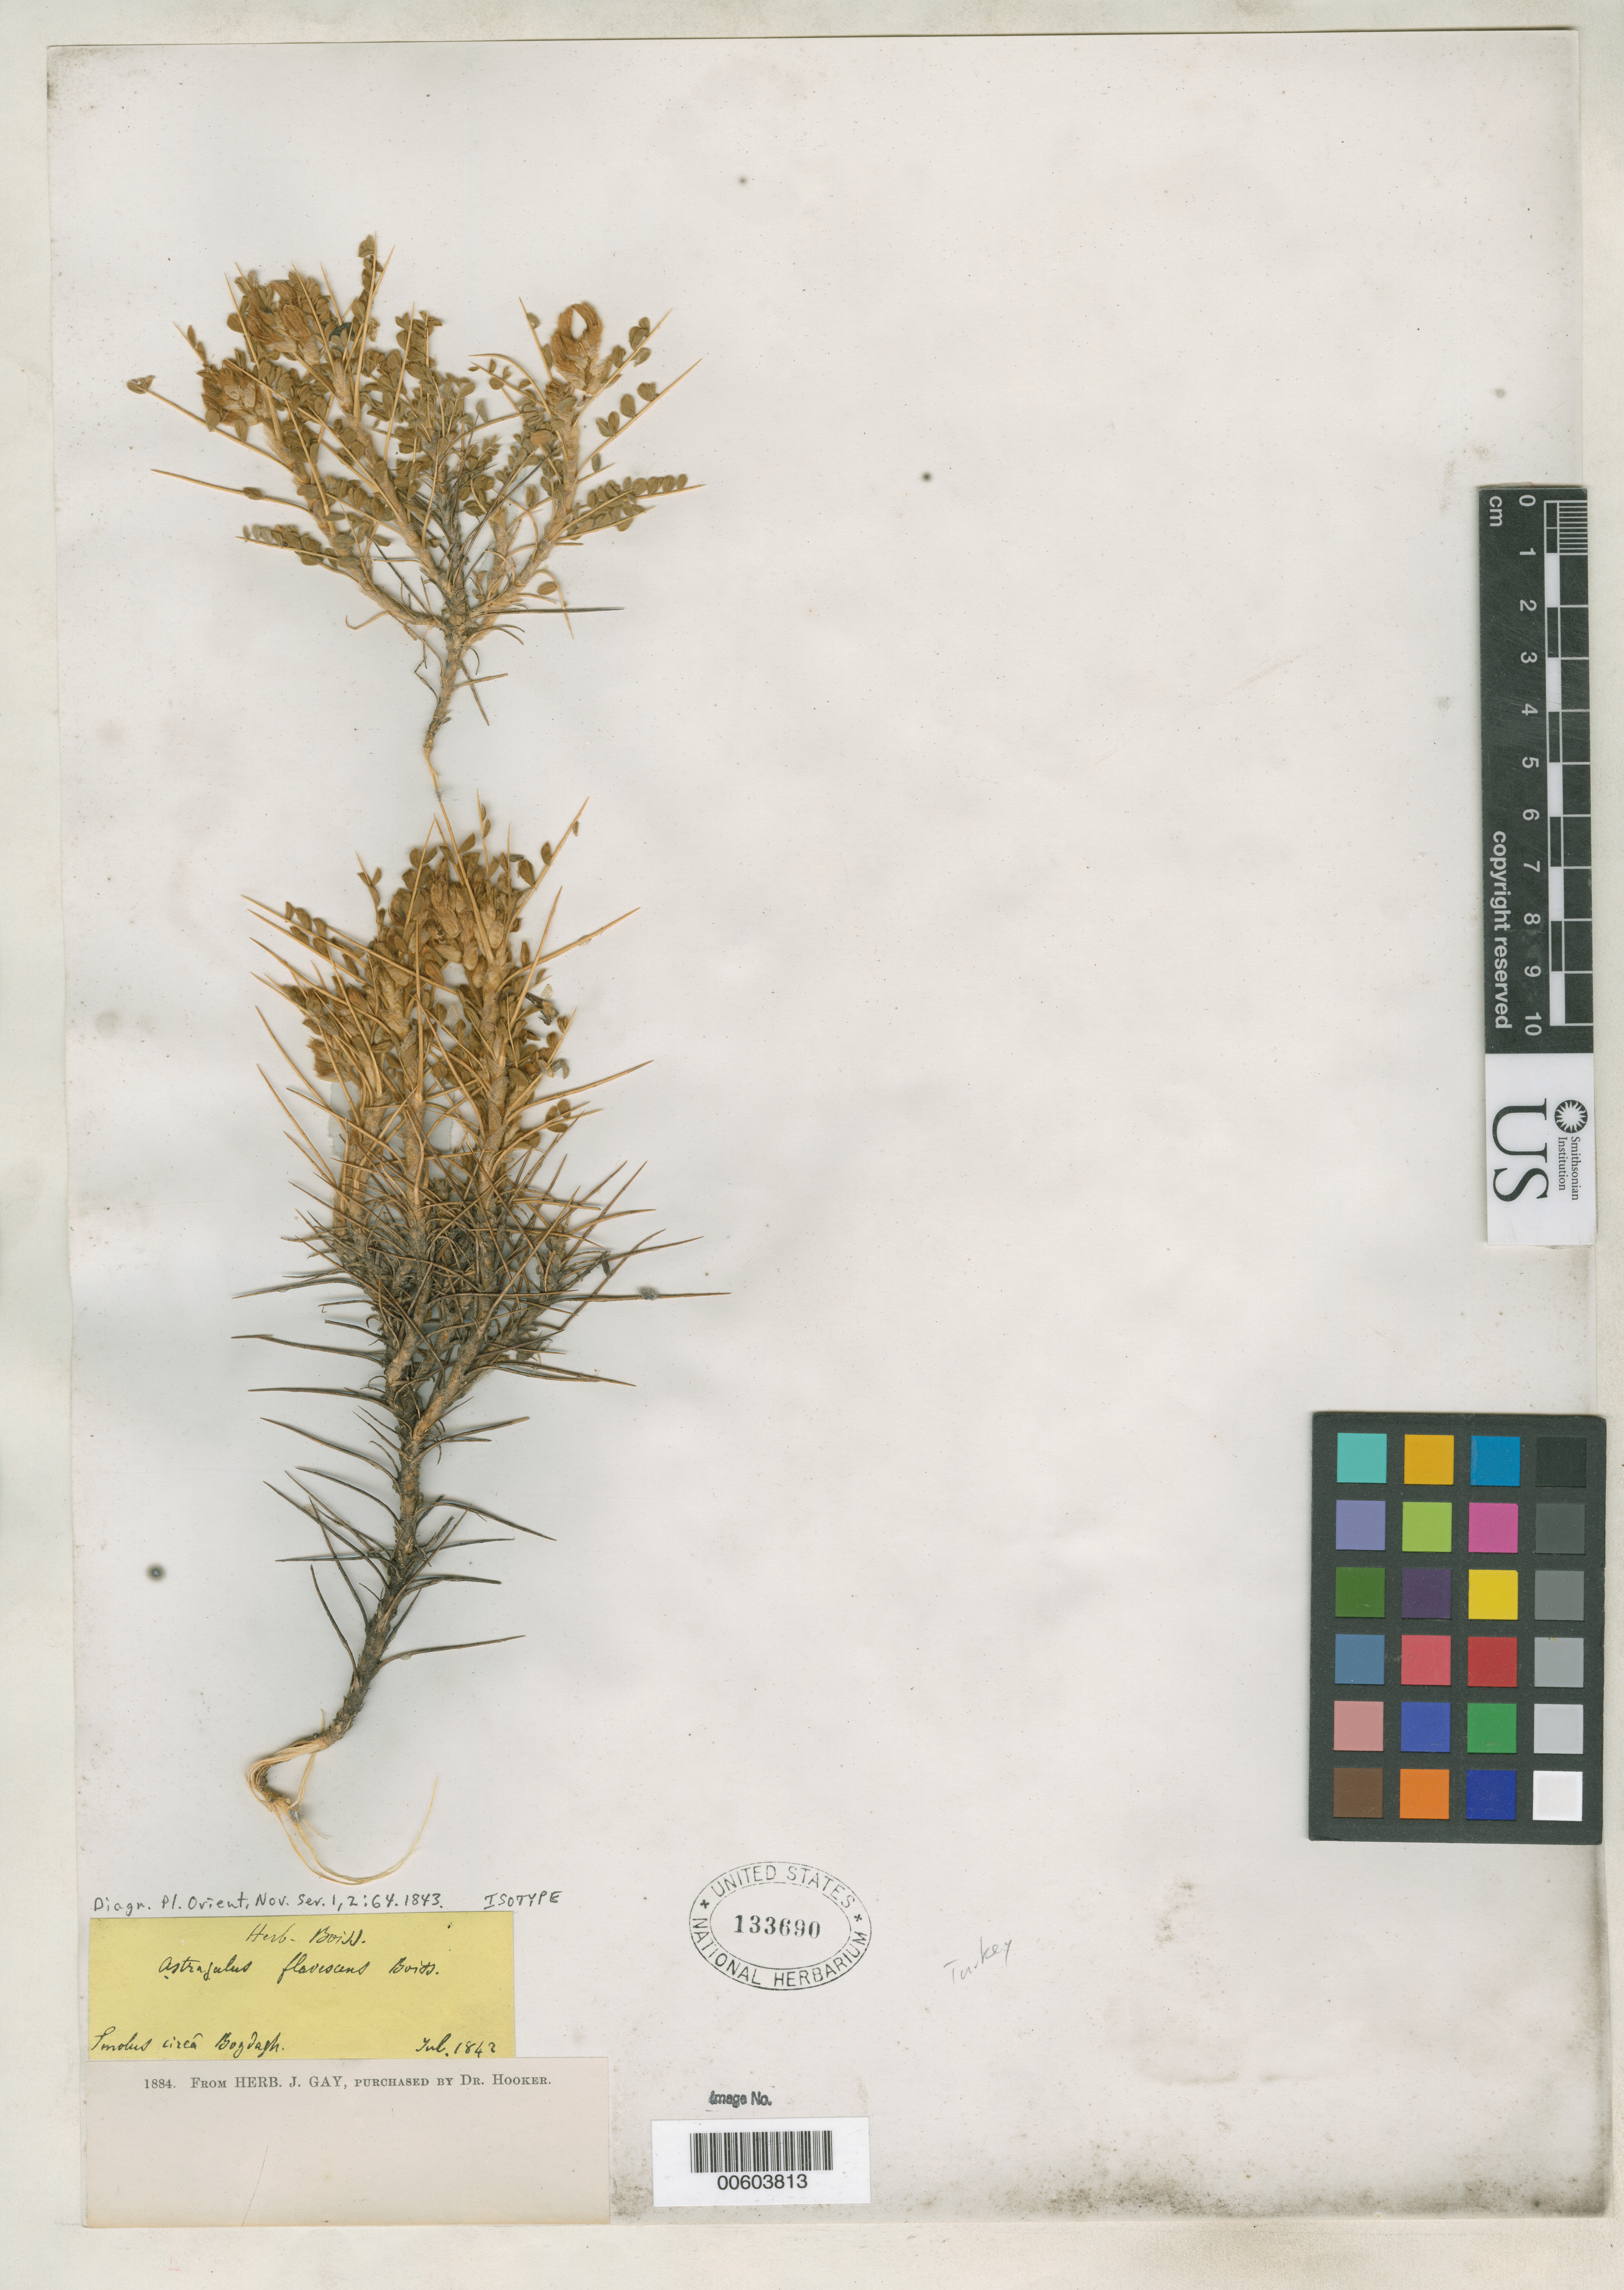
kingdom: Plantae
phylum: Tracheophyta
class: Magnoliopsida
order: Fabales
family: Fabaceae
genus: Astragalus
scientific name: Astragalus flavescens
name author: Boiss.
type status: Isotype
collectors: P. Boissier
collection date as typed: Jul 1843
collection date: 1843-07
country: Turkey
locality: Smolus circa Bog Dagh.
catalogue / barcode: US 133690